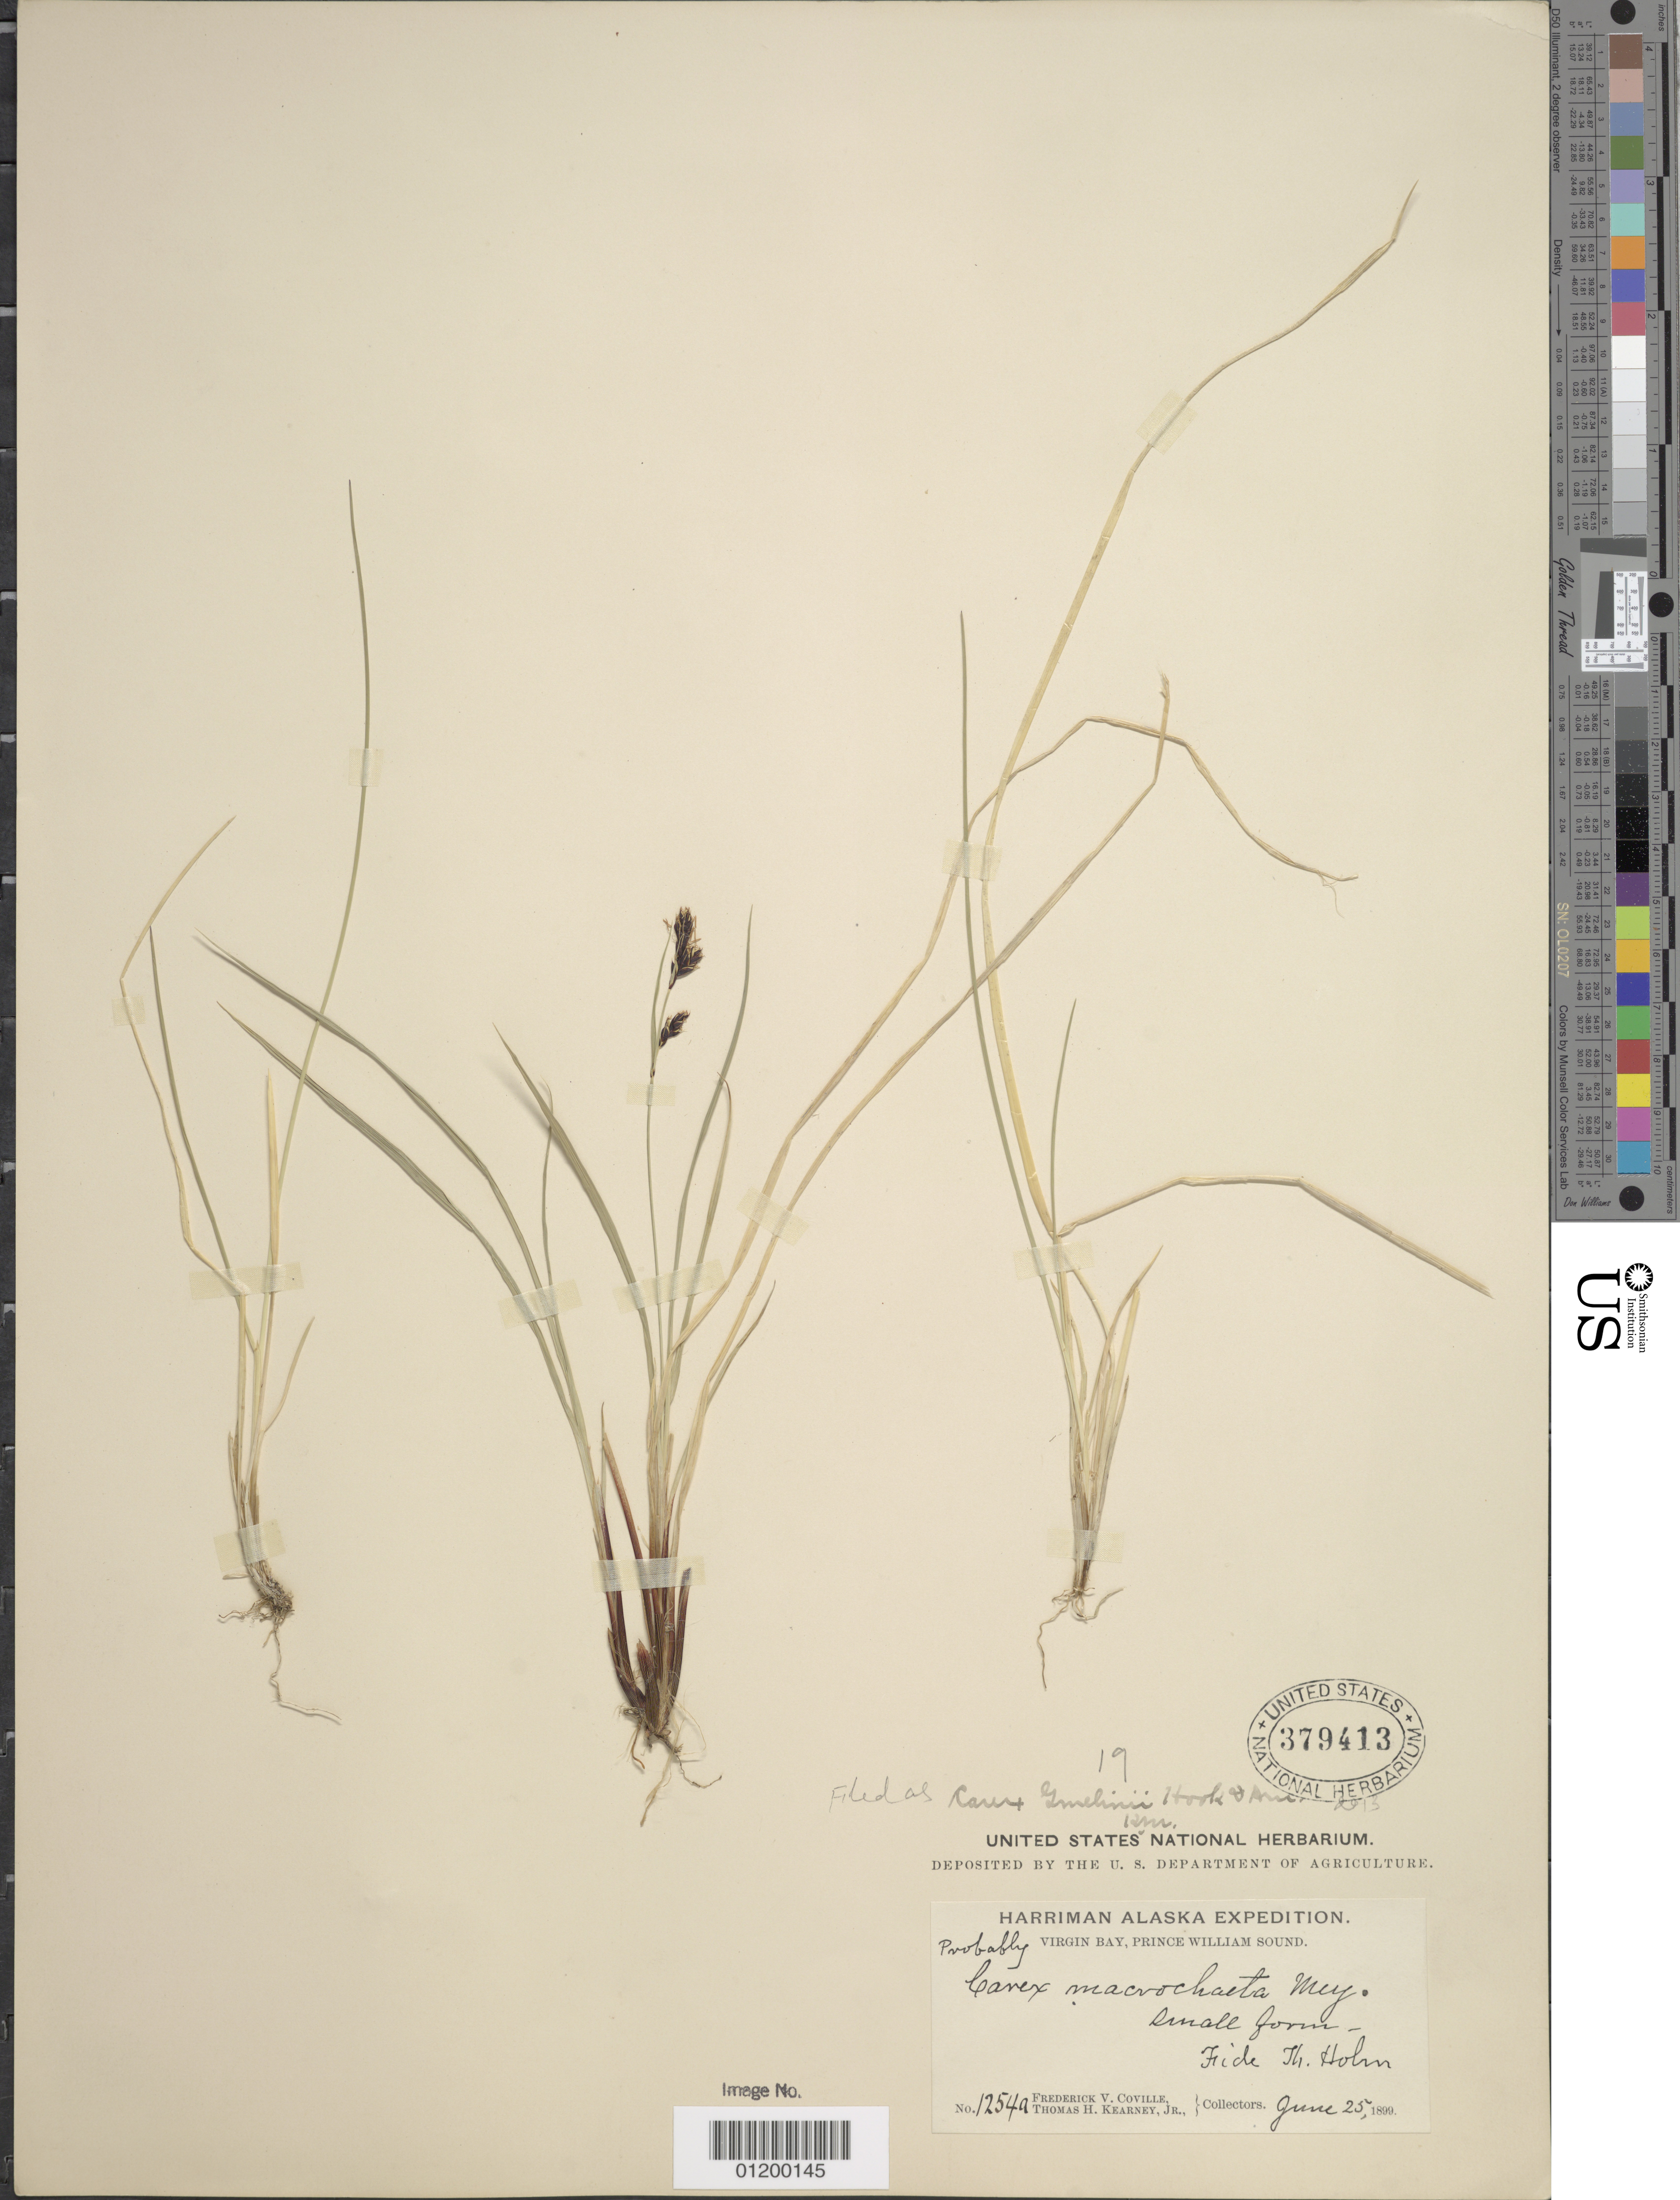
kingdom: Plantae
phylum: Tracheophyta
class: Liliopsida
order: Poales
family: Cyperaceae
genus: Carex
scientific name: Carex gmelinii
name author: Hook. & Arn.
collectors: F. V. Coville & T. H. Kearney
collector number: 1254a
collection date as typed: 25 Jun 1899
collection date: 1899-06-25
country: United States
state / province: Alaska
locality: Virgin Bay, Prince William Sound.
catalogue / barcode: US 379413